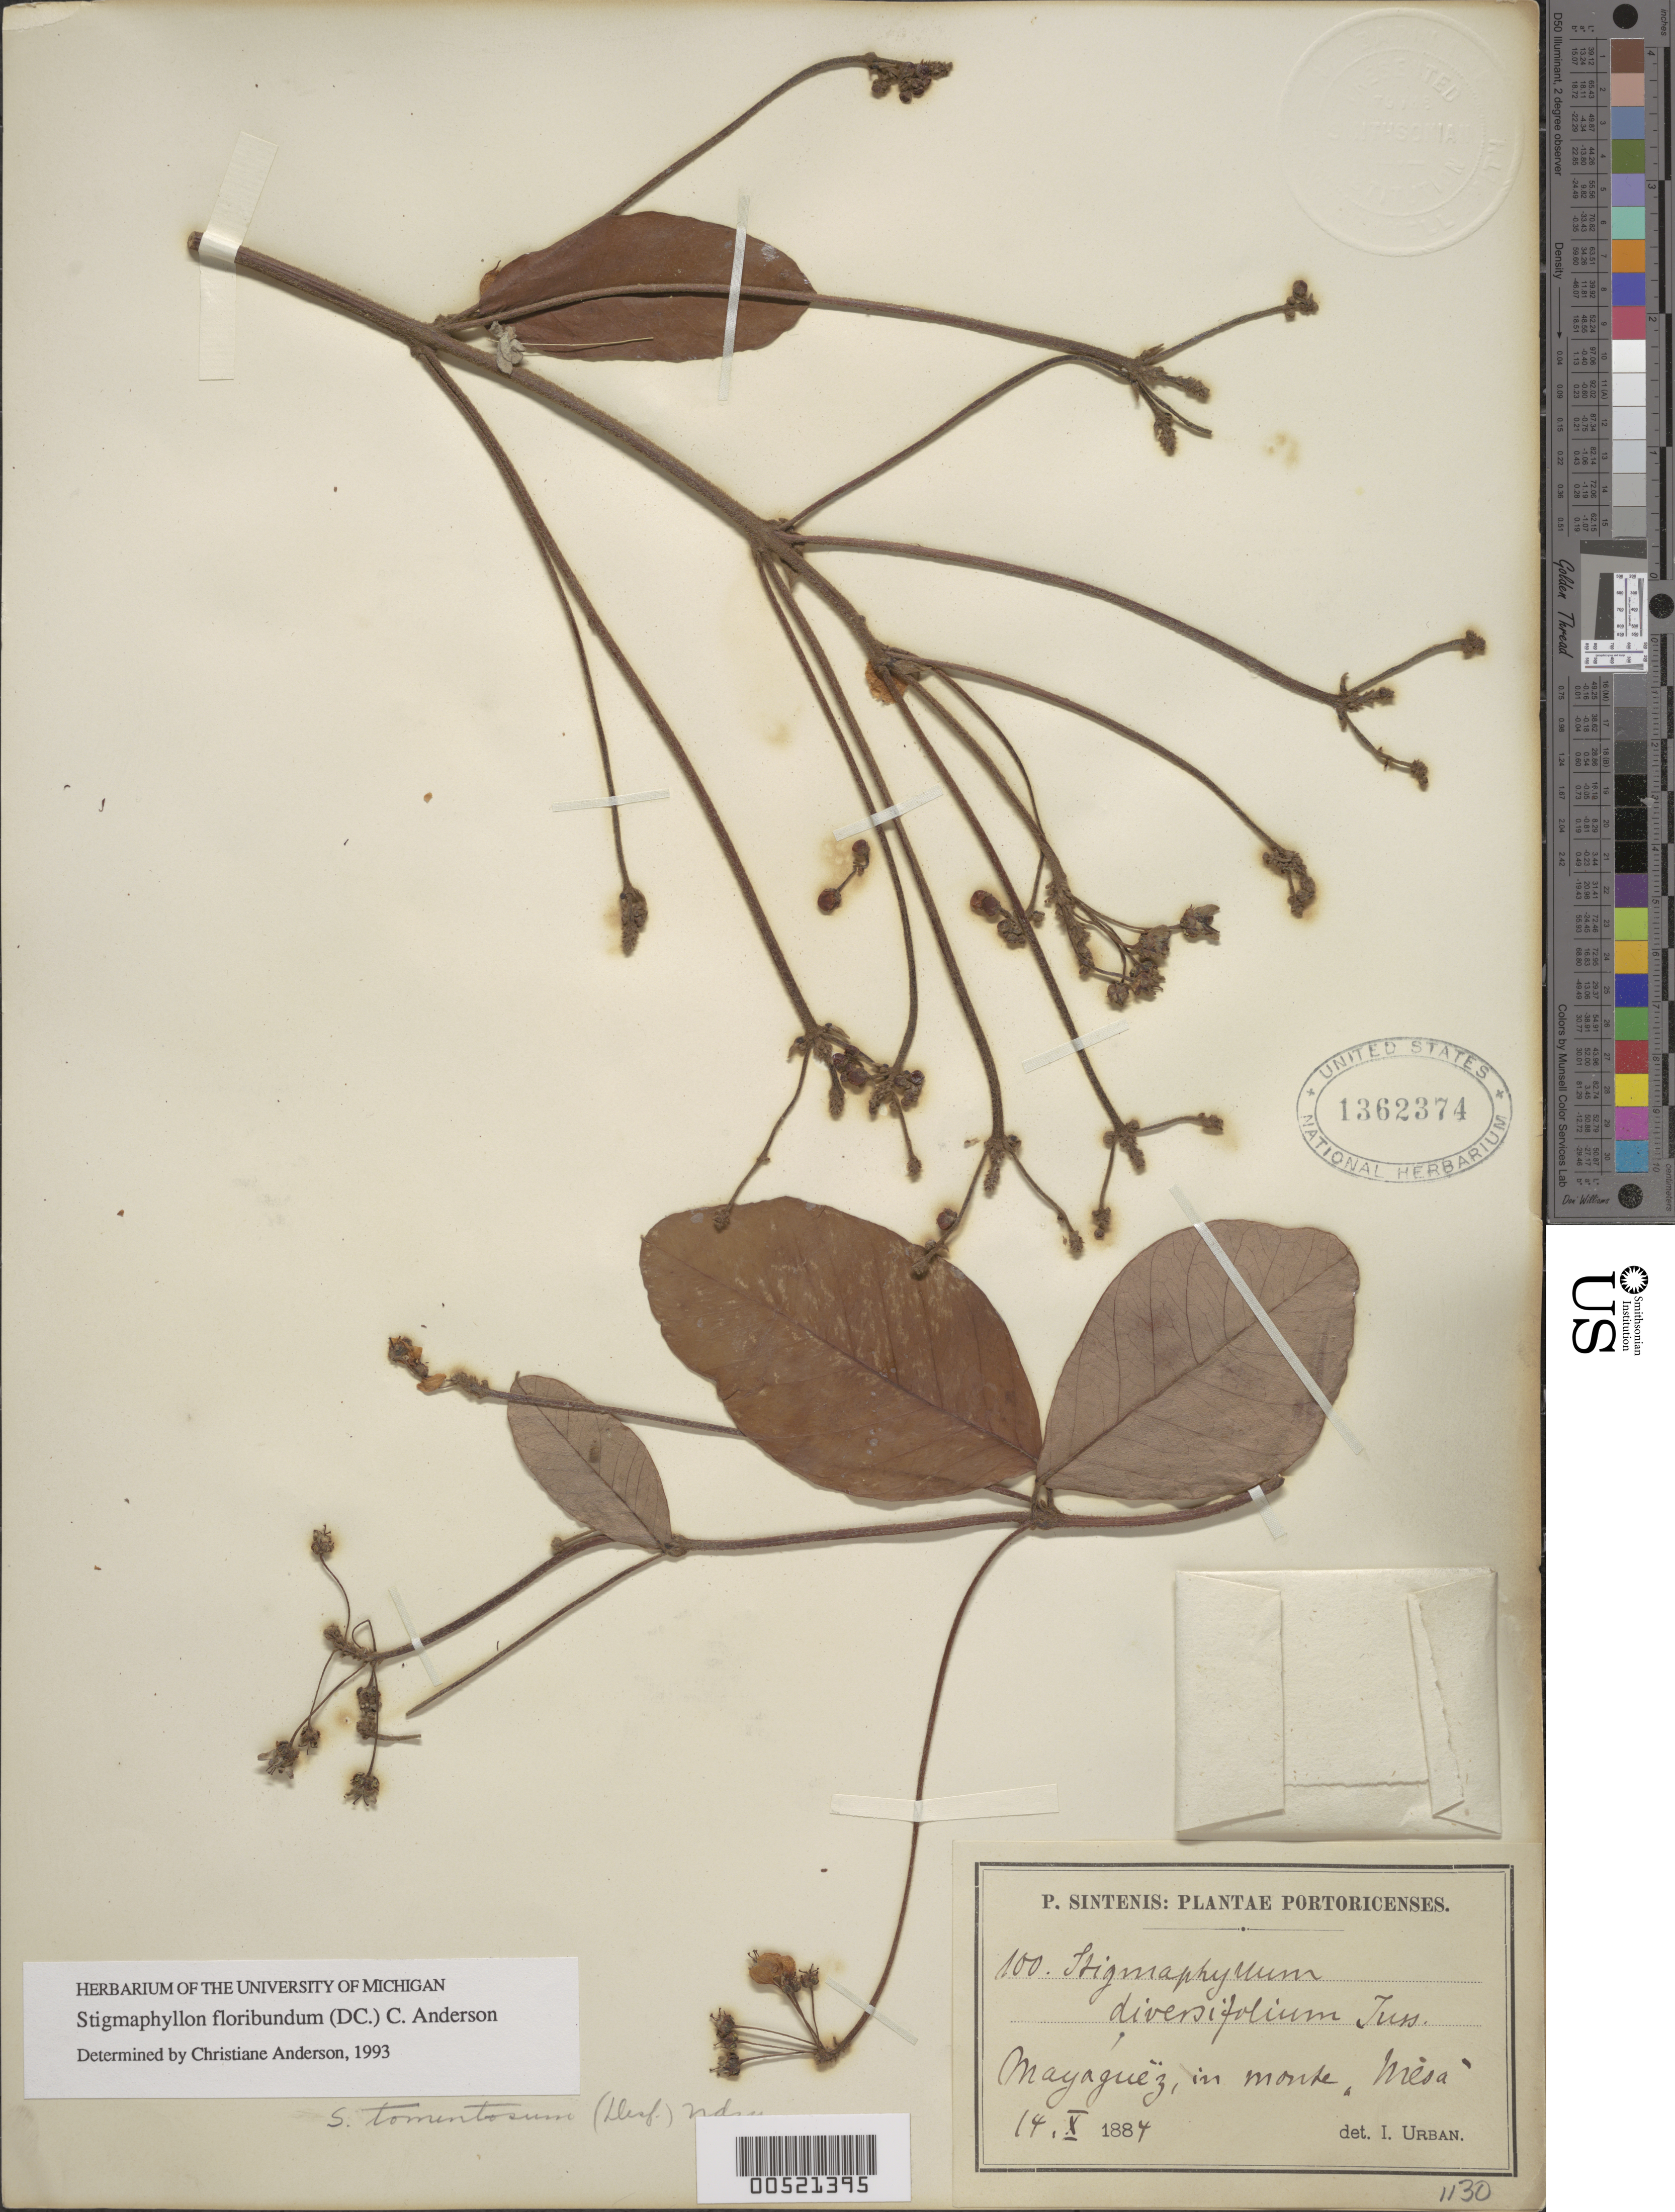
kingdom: Plantae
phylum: Tracheophyta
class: Magnoliopsida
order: Malpighiales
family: Malpighiaceae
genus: Stigmaphyllon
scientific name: Stigmaphyllon tomentosum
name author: A. Juss.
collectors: P. Sintenis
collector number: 100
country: Puerto Rico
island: Greater Antilles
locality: Mayagüez in Cerro Las Mesas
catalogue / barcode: US 1362374